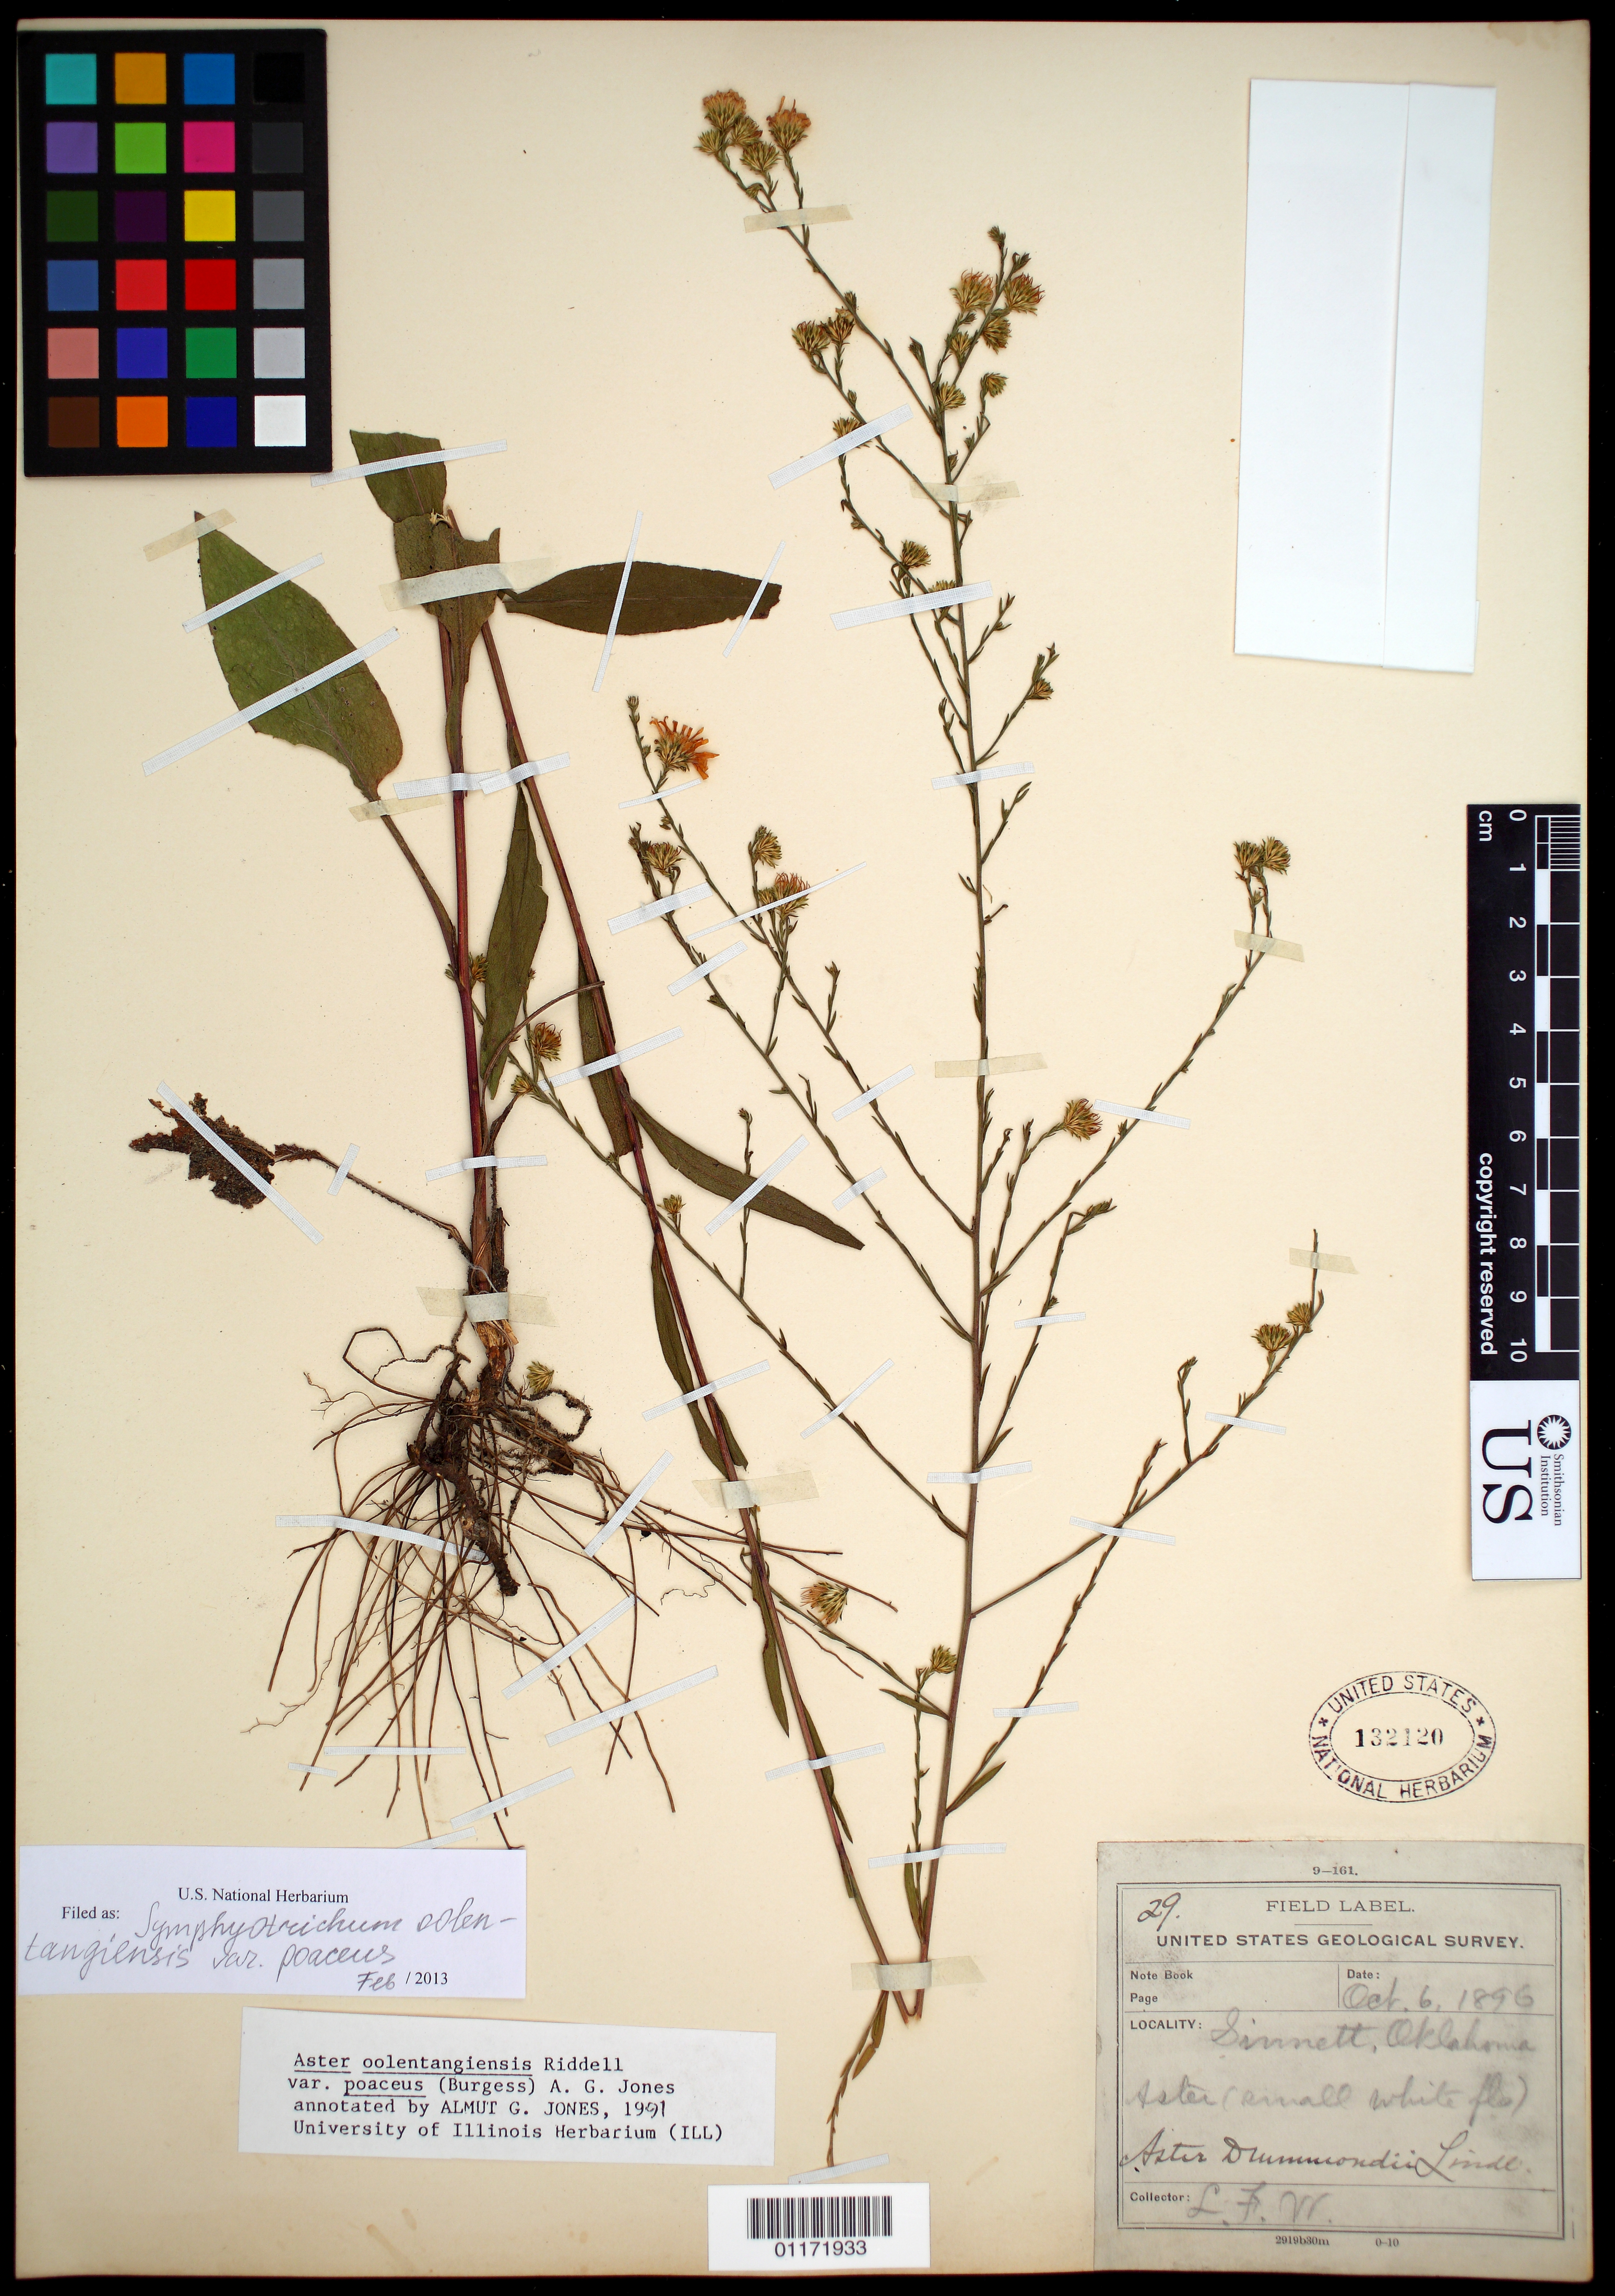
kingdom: Plantae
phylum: Tracheophyta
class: Magnoliopsida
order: Asterales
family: Asteraceae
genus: Symphyotrichum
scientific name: Symphyotrichum oolentangiense var. poaceum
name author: (E.S. Burgess) G.L. Nesom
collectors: L. F. Ward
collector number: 29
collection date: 1896-10-06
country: United States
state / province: Oklahoma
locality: Sinnett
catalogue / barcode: US 132120